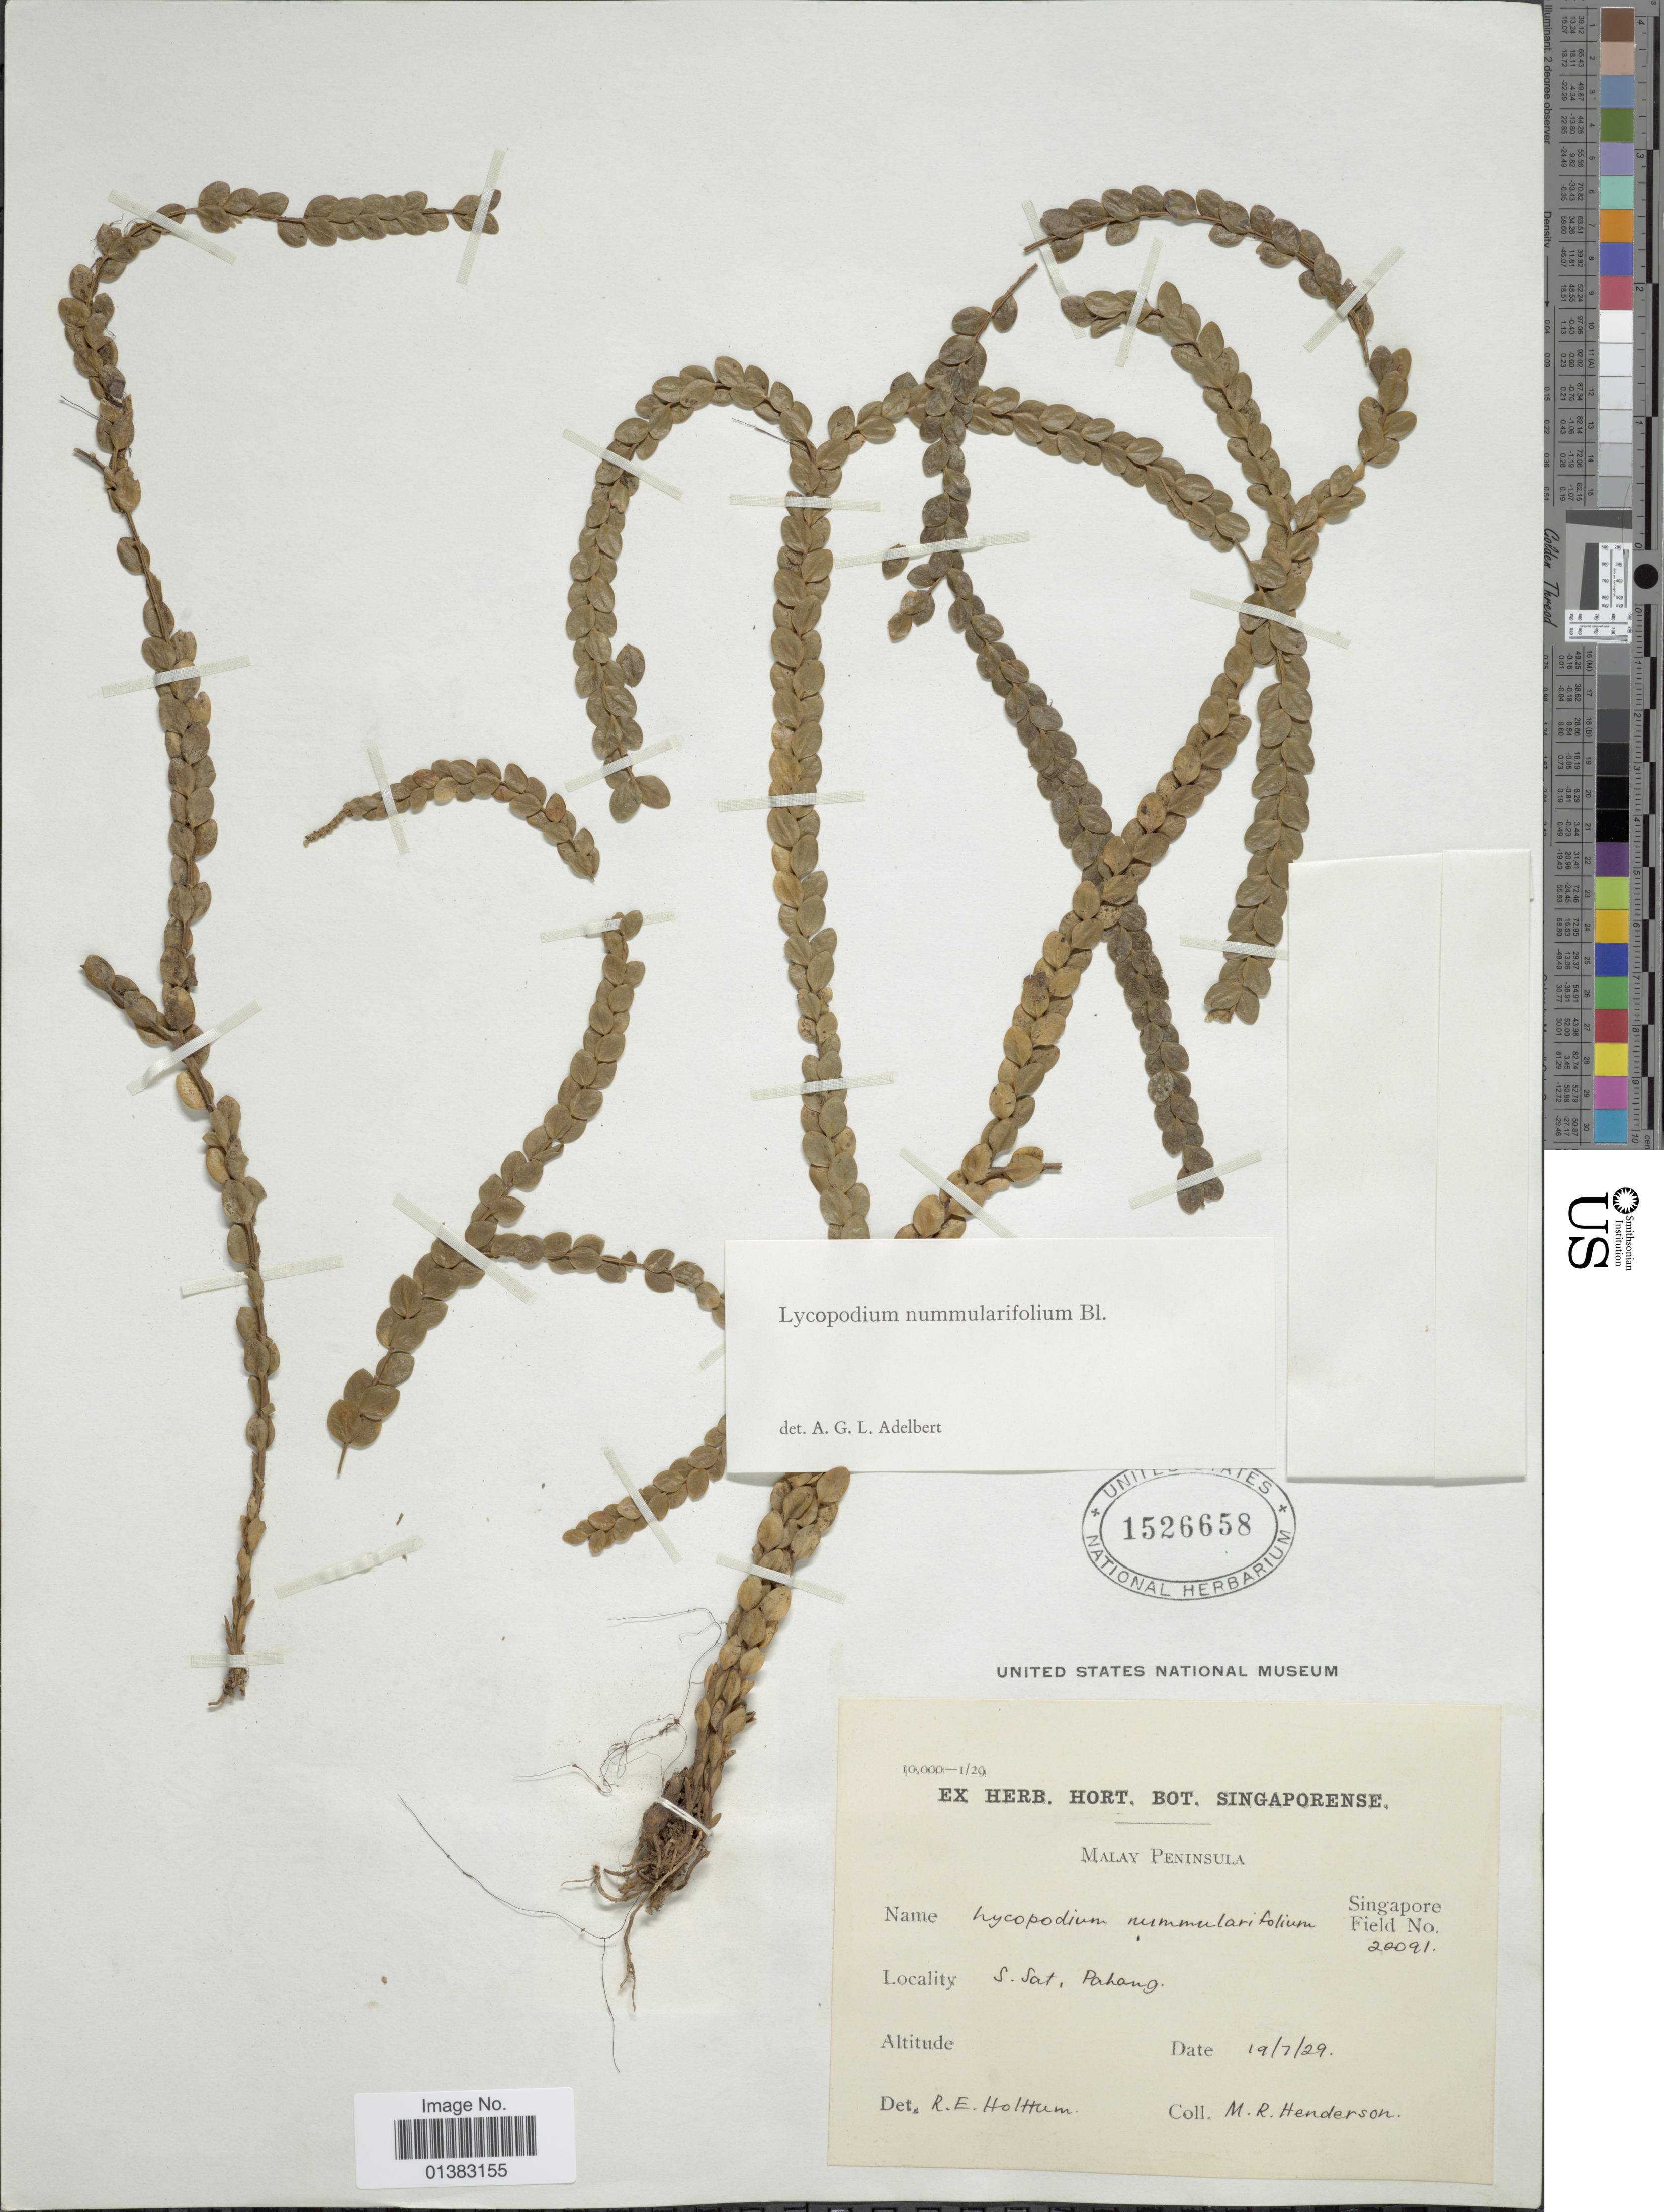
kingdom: Plantae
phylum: Tracheophyta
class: Lycopodiopsida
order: Lycopodiales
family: Lycopodiaceae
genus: Phlegmariurus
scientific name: Phlegmariurus nummulariifolius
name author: (Blume) Ching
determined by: Field, A. R.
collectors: M. Henderson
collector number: Singapore Field 20091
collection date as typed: Transcribed d/m/y: 19/7/29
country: Malaysia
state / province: Pahang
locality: Malay Peninsula, S. Sat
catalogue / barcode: US 1526658